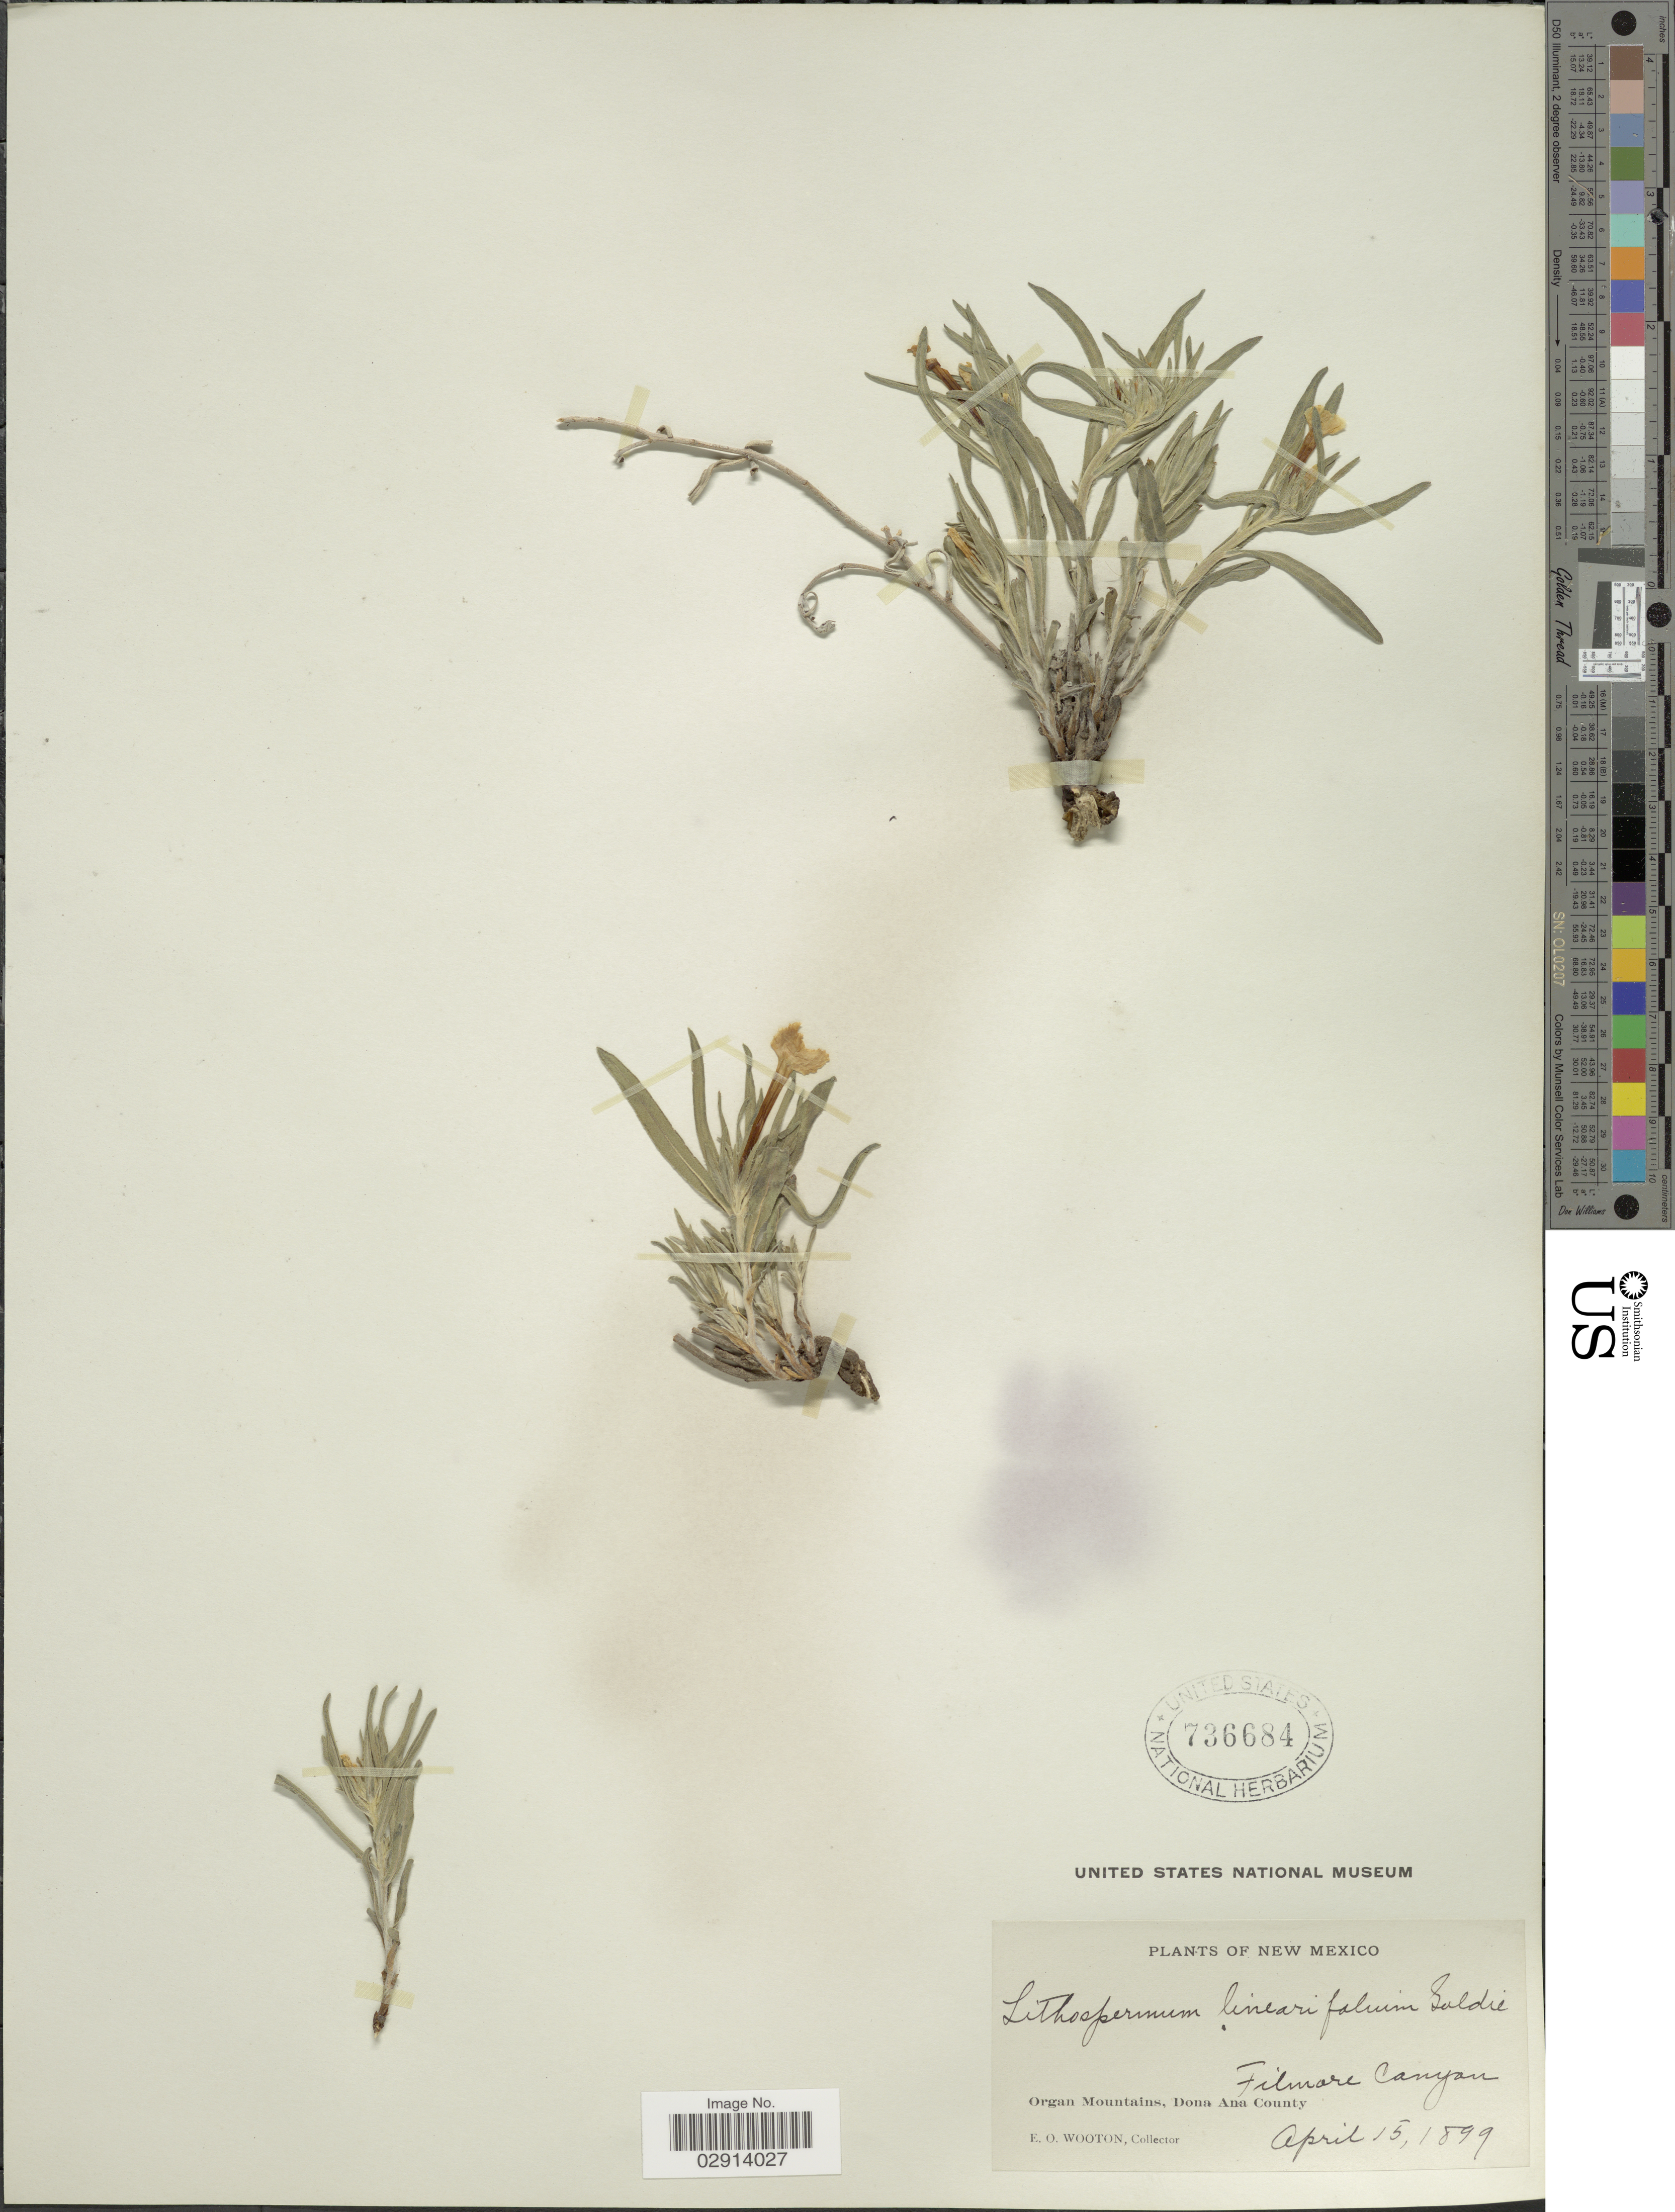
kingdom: Plantae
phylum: Tracheophyta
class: Magnoliopsida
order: Boraginales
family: Boraginaceae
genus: Lithospermum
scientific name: Lithospermum incisum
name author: Lehm.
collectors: E. O. Wooton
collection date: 1899-04-15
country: United States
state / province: New Mexico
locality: Organ Mountains, Dona Ana County. Filmore Canyon.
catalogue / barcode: US 736684